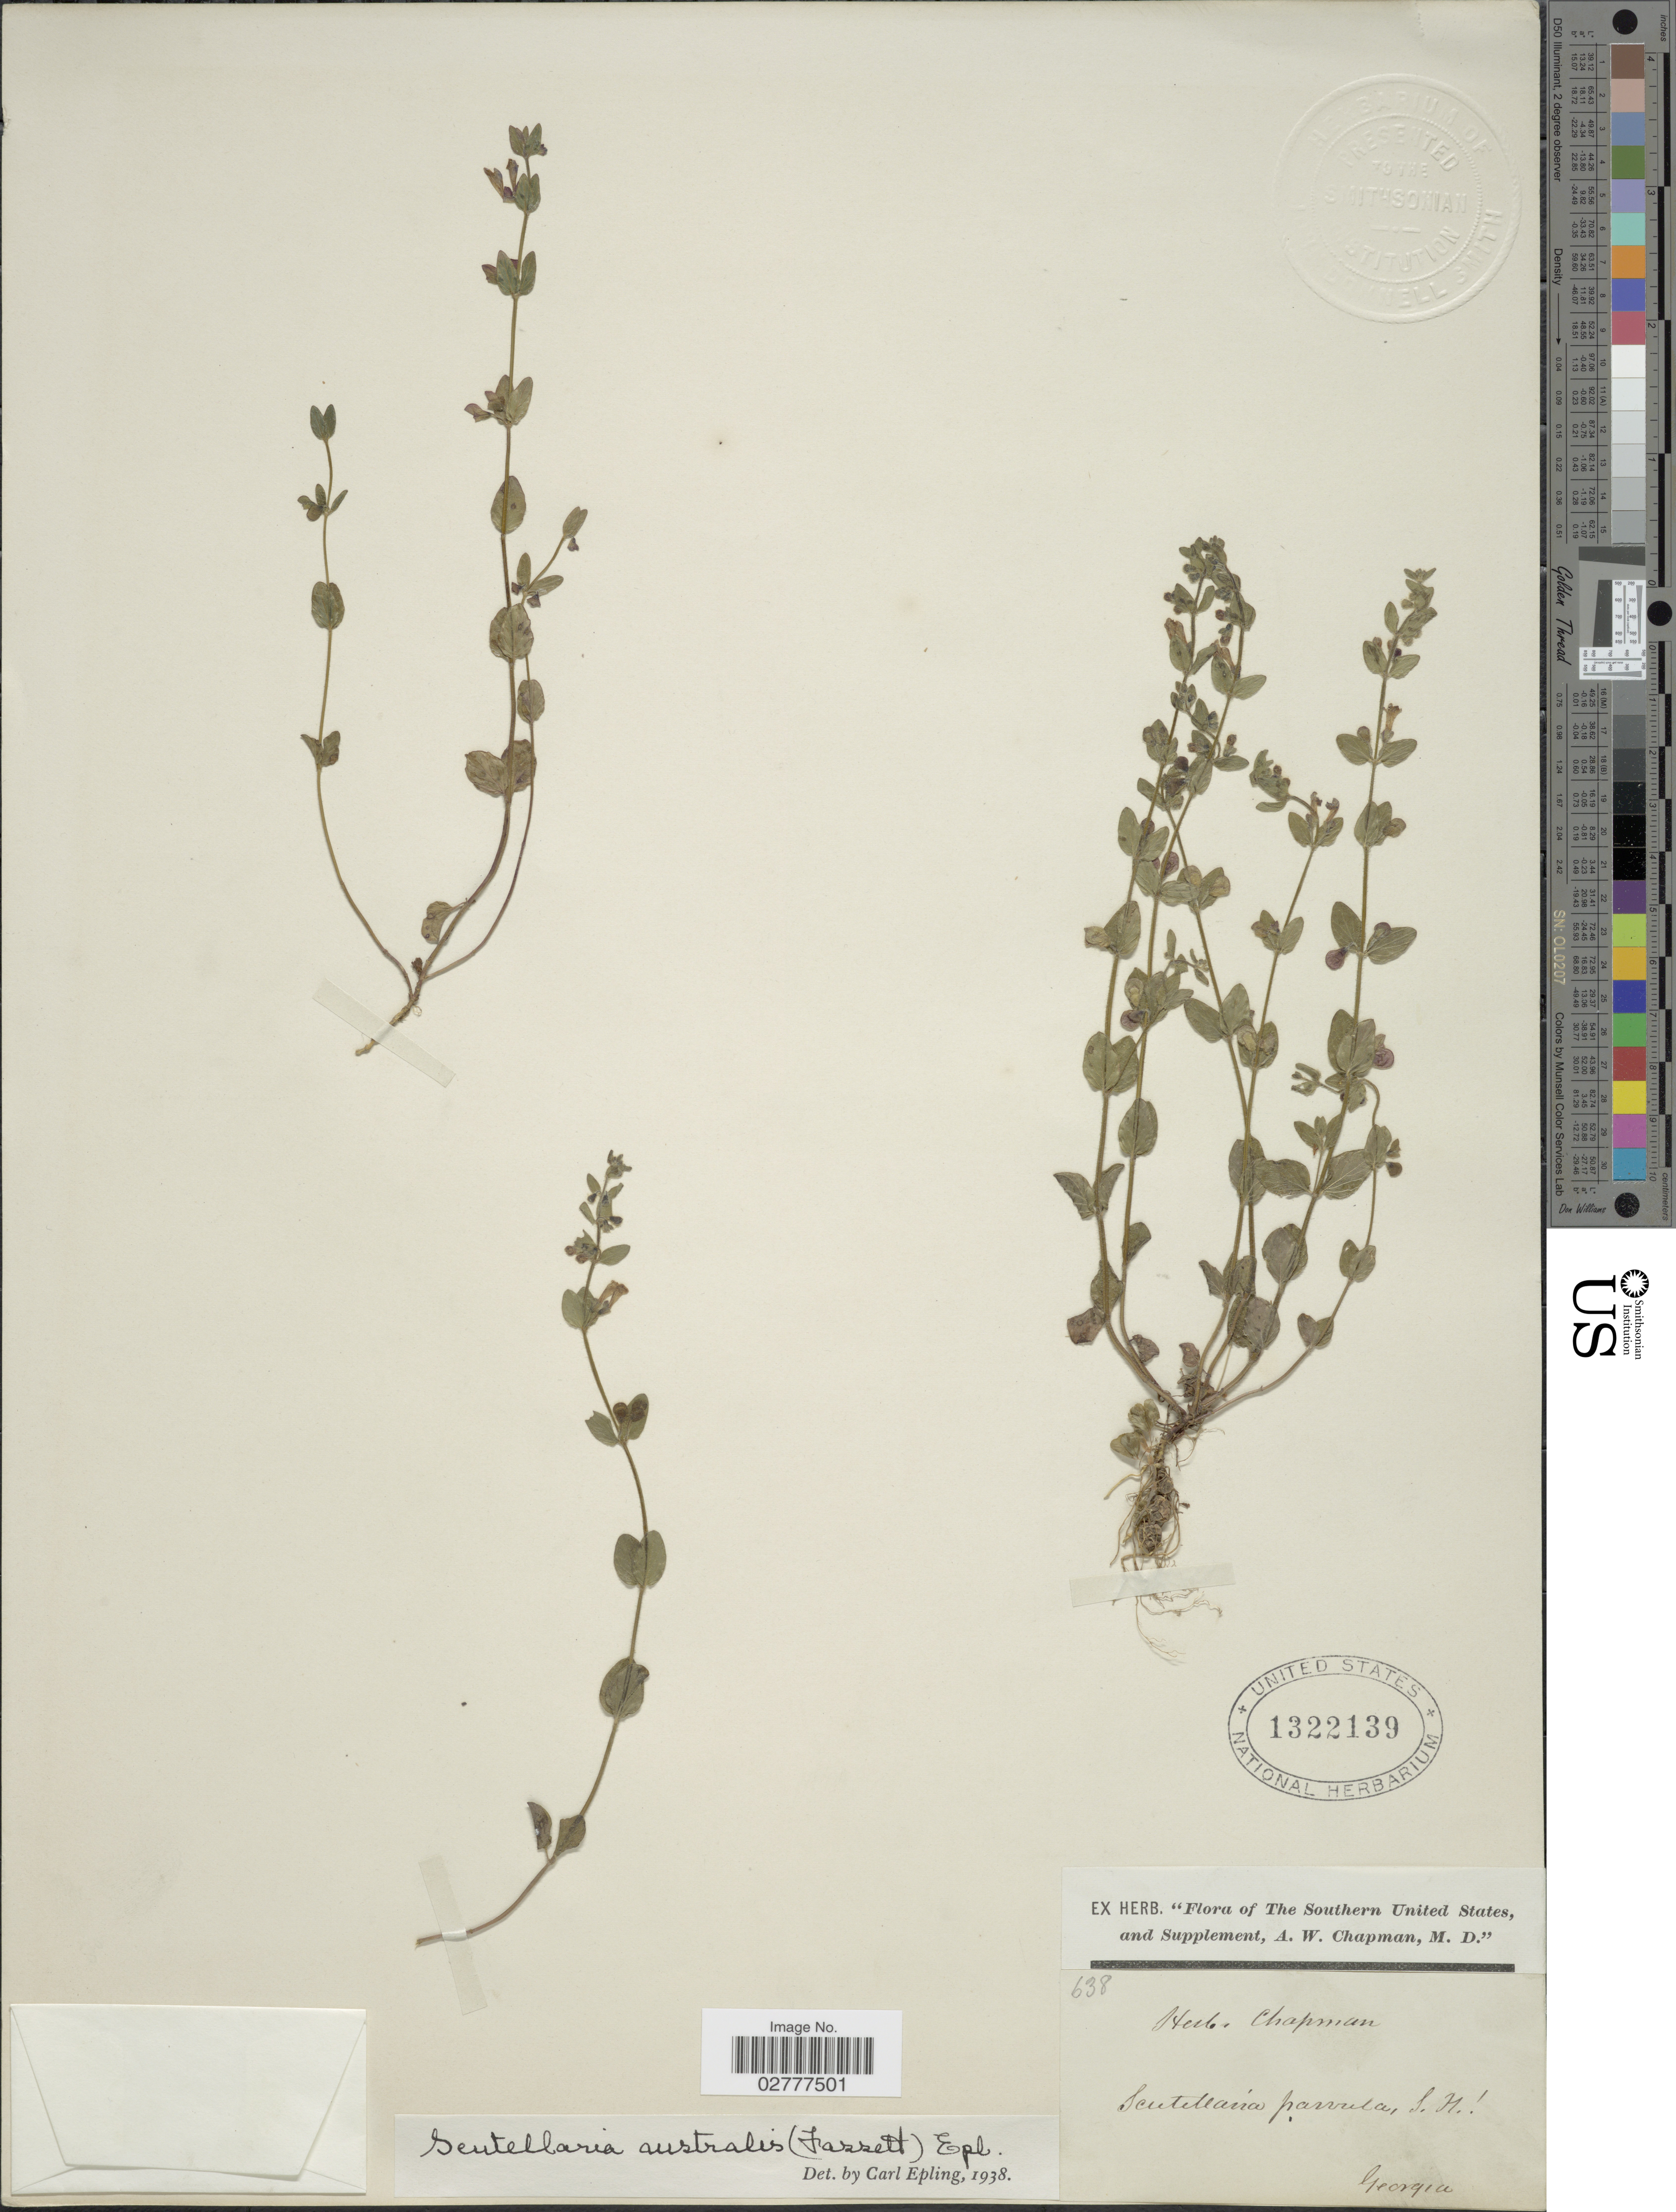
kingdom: Plantae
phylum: Tracheophyta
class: Magnoliopsida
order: Lamiales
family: Lamiaceae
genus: Scutellaria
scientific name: Scutellaria australis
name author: (Fassett) Epling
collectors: ex herb. A.W. Chapman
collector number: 638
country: United States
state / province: Georgia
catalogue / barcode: US 1322139